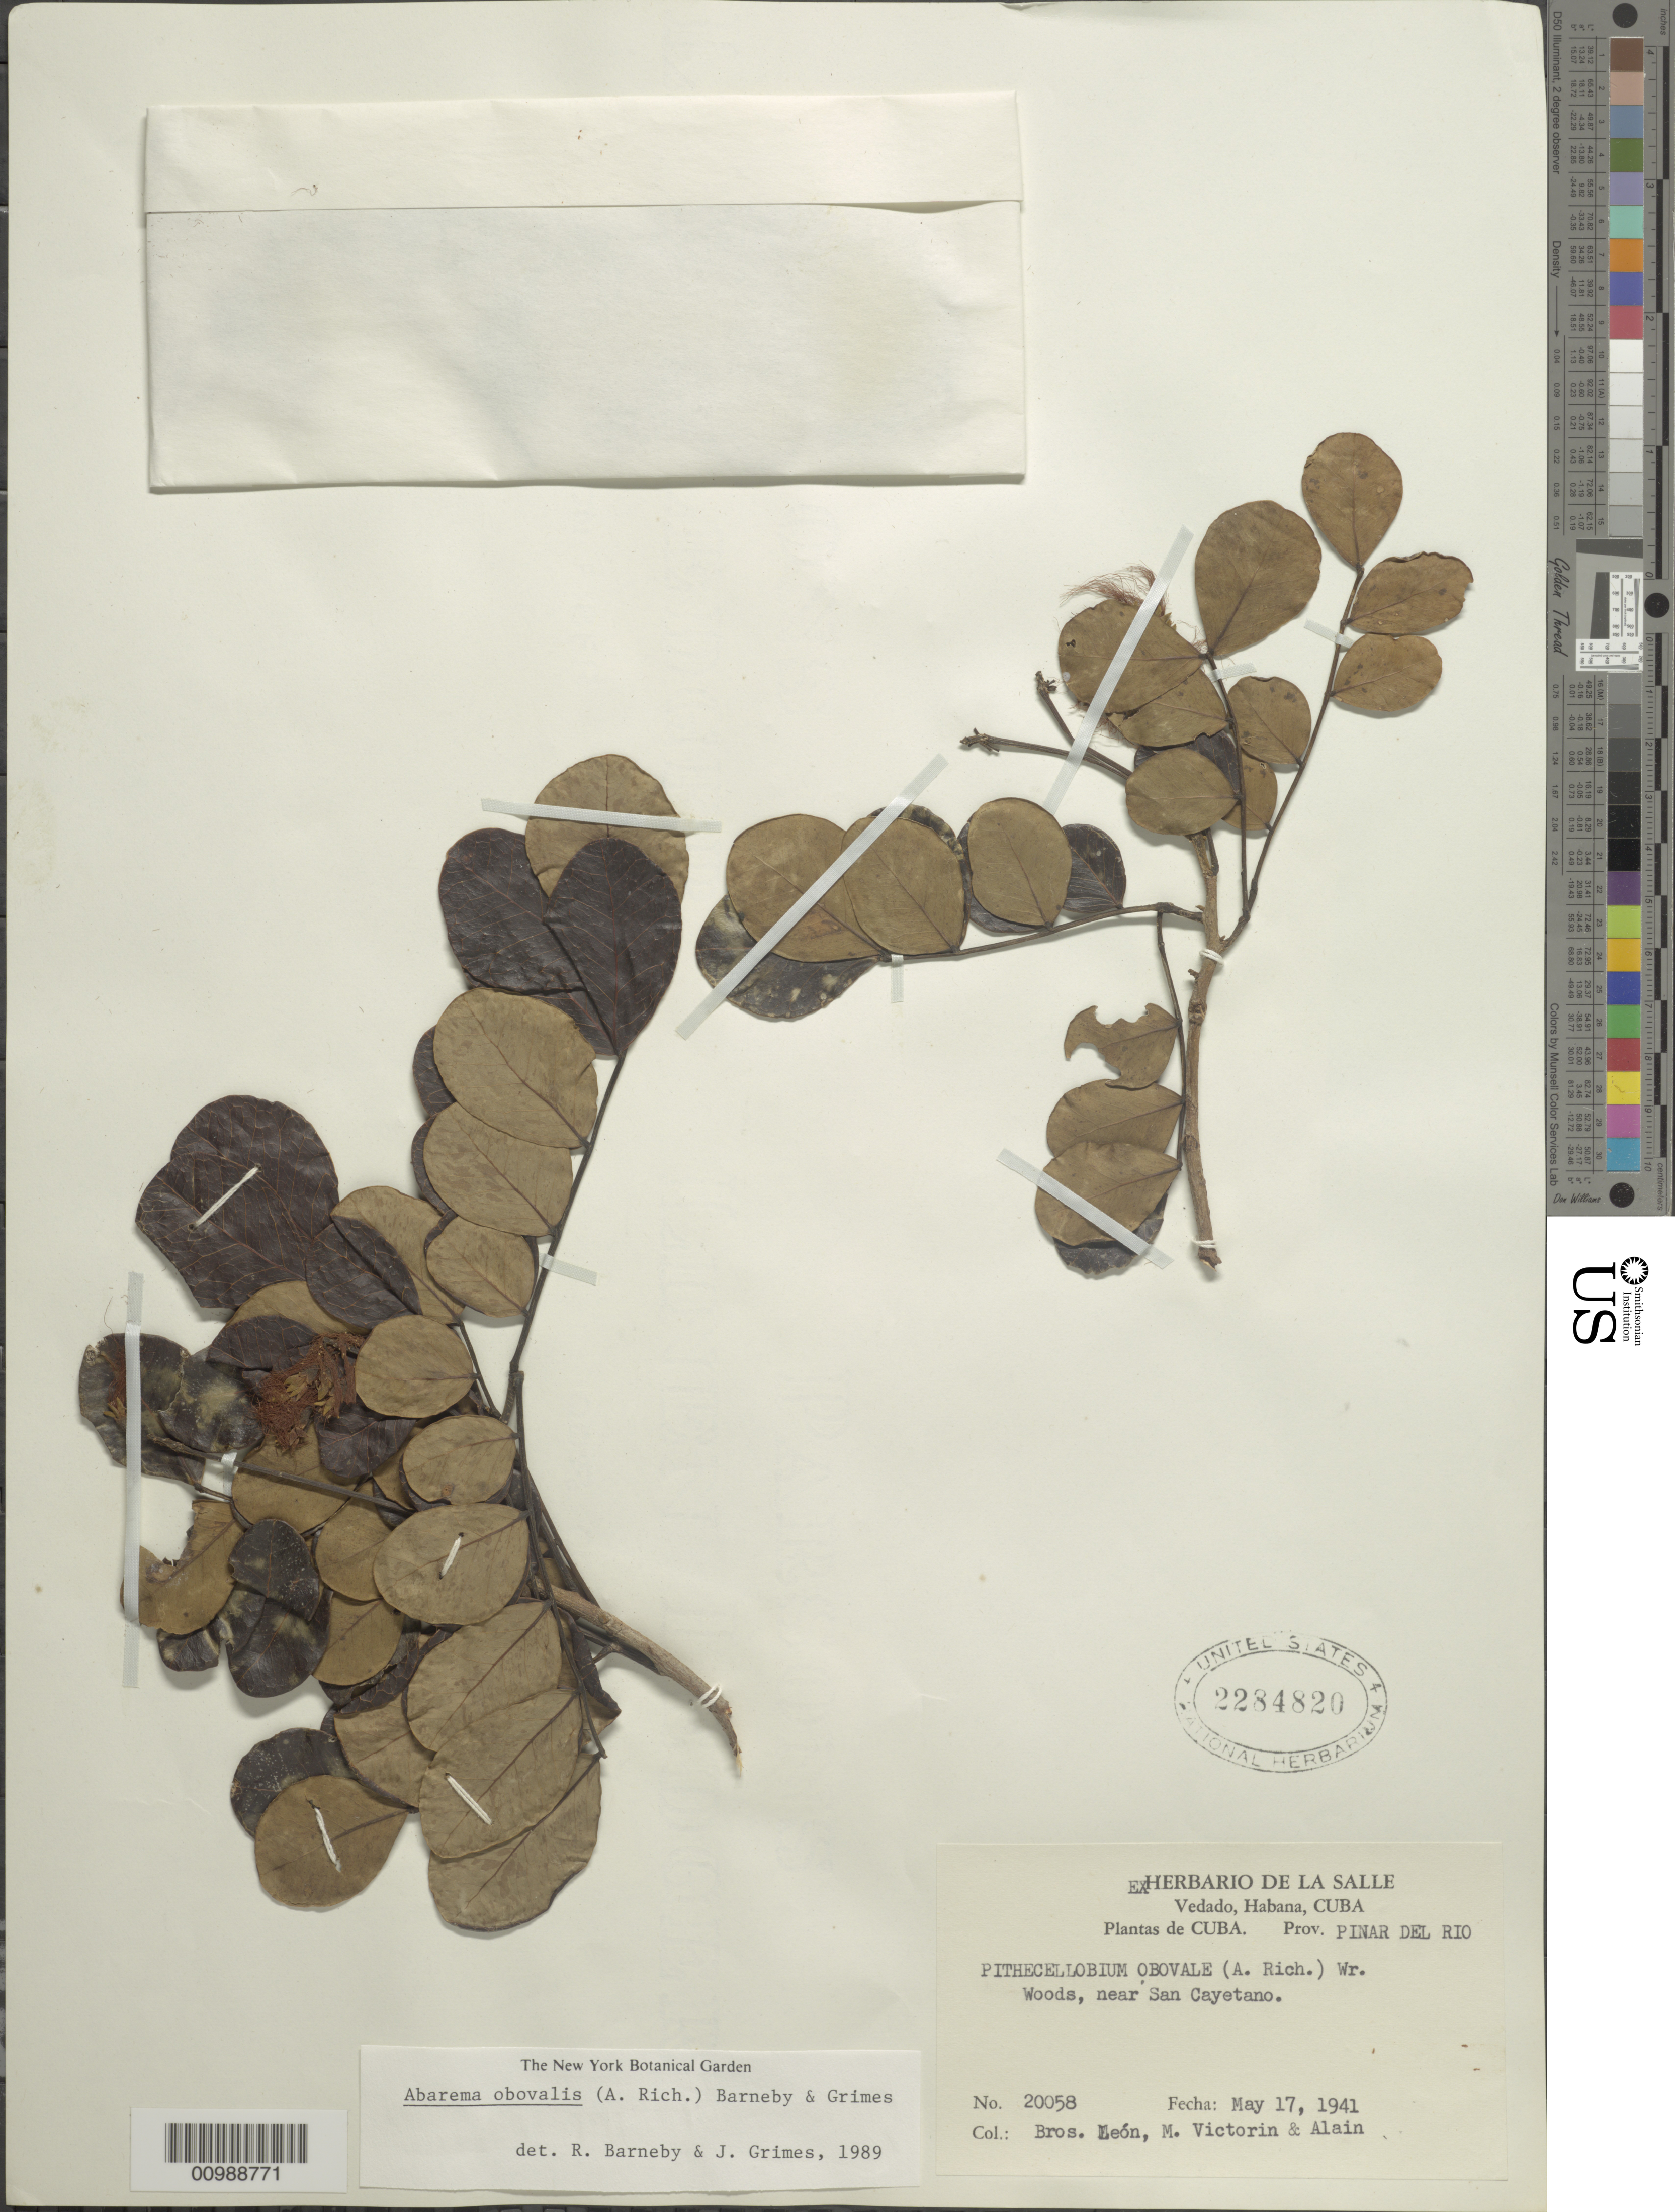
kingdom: Plantae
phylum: Tracheophyta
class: Magnoliopsida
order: Fabales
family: Fabaceae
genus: Jupunba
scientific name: Jupunba obovalis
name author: (A. Rich.) Britton & Rose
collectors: Bro. León, F. Victorin & A. H. Liogier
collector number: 20058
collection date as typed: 17 May 1941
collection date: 1941-05-17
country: Cuba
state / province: Pinar del Rio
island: Cuba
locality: Woods near San Cayetano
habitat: Woods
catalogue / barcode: US 2284820